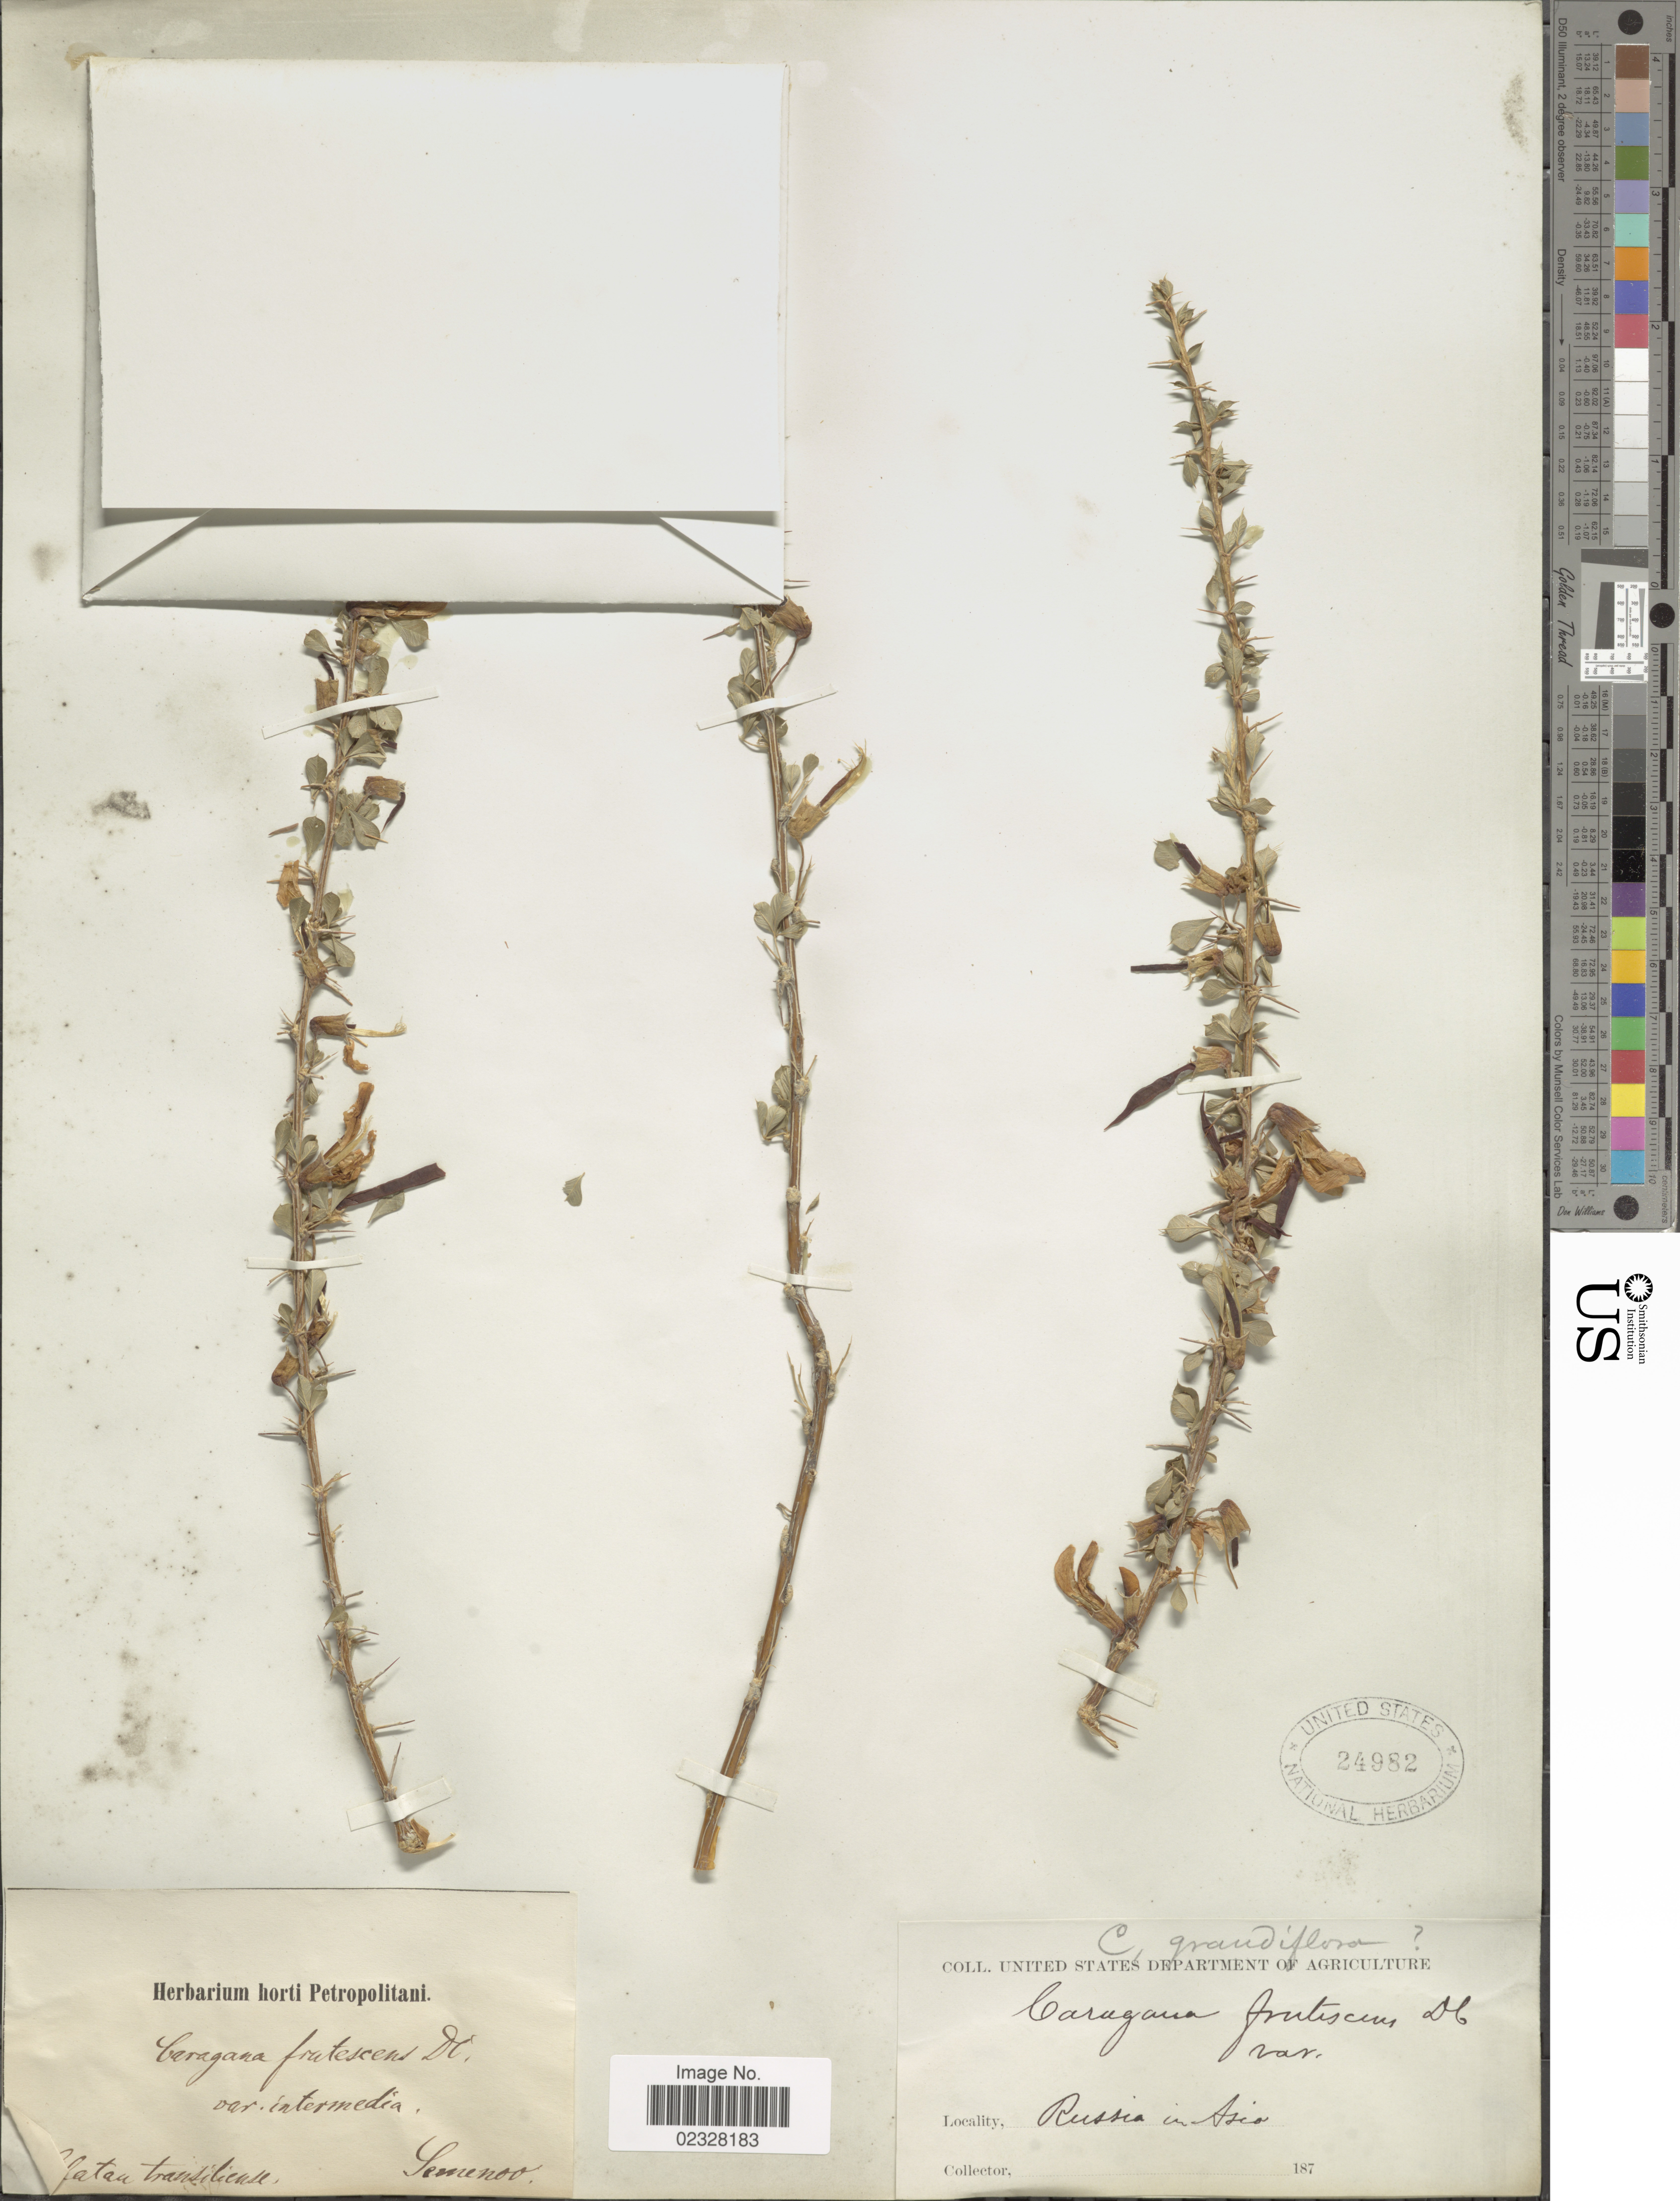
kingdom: Plantae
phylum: Tracheophyta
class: Magnoliopsida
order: Fabales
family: Fabaceae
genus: Caragana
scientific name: Caragana grandiflora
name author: DC.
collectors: -- Semenov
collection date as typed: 187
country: Kazakhstan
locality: Russia in Asia. Alatau transiliense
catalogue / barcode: US 24982